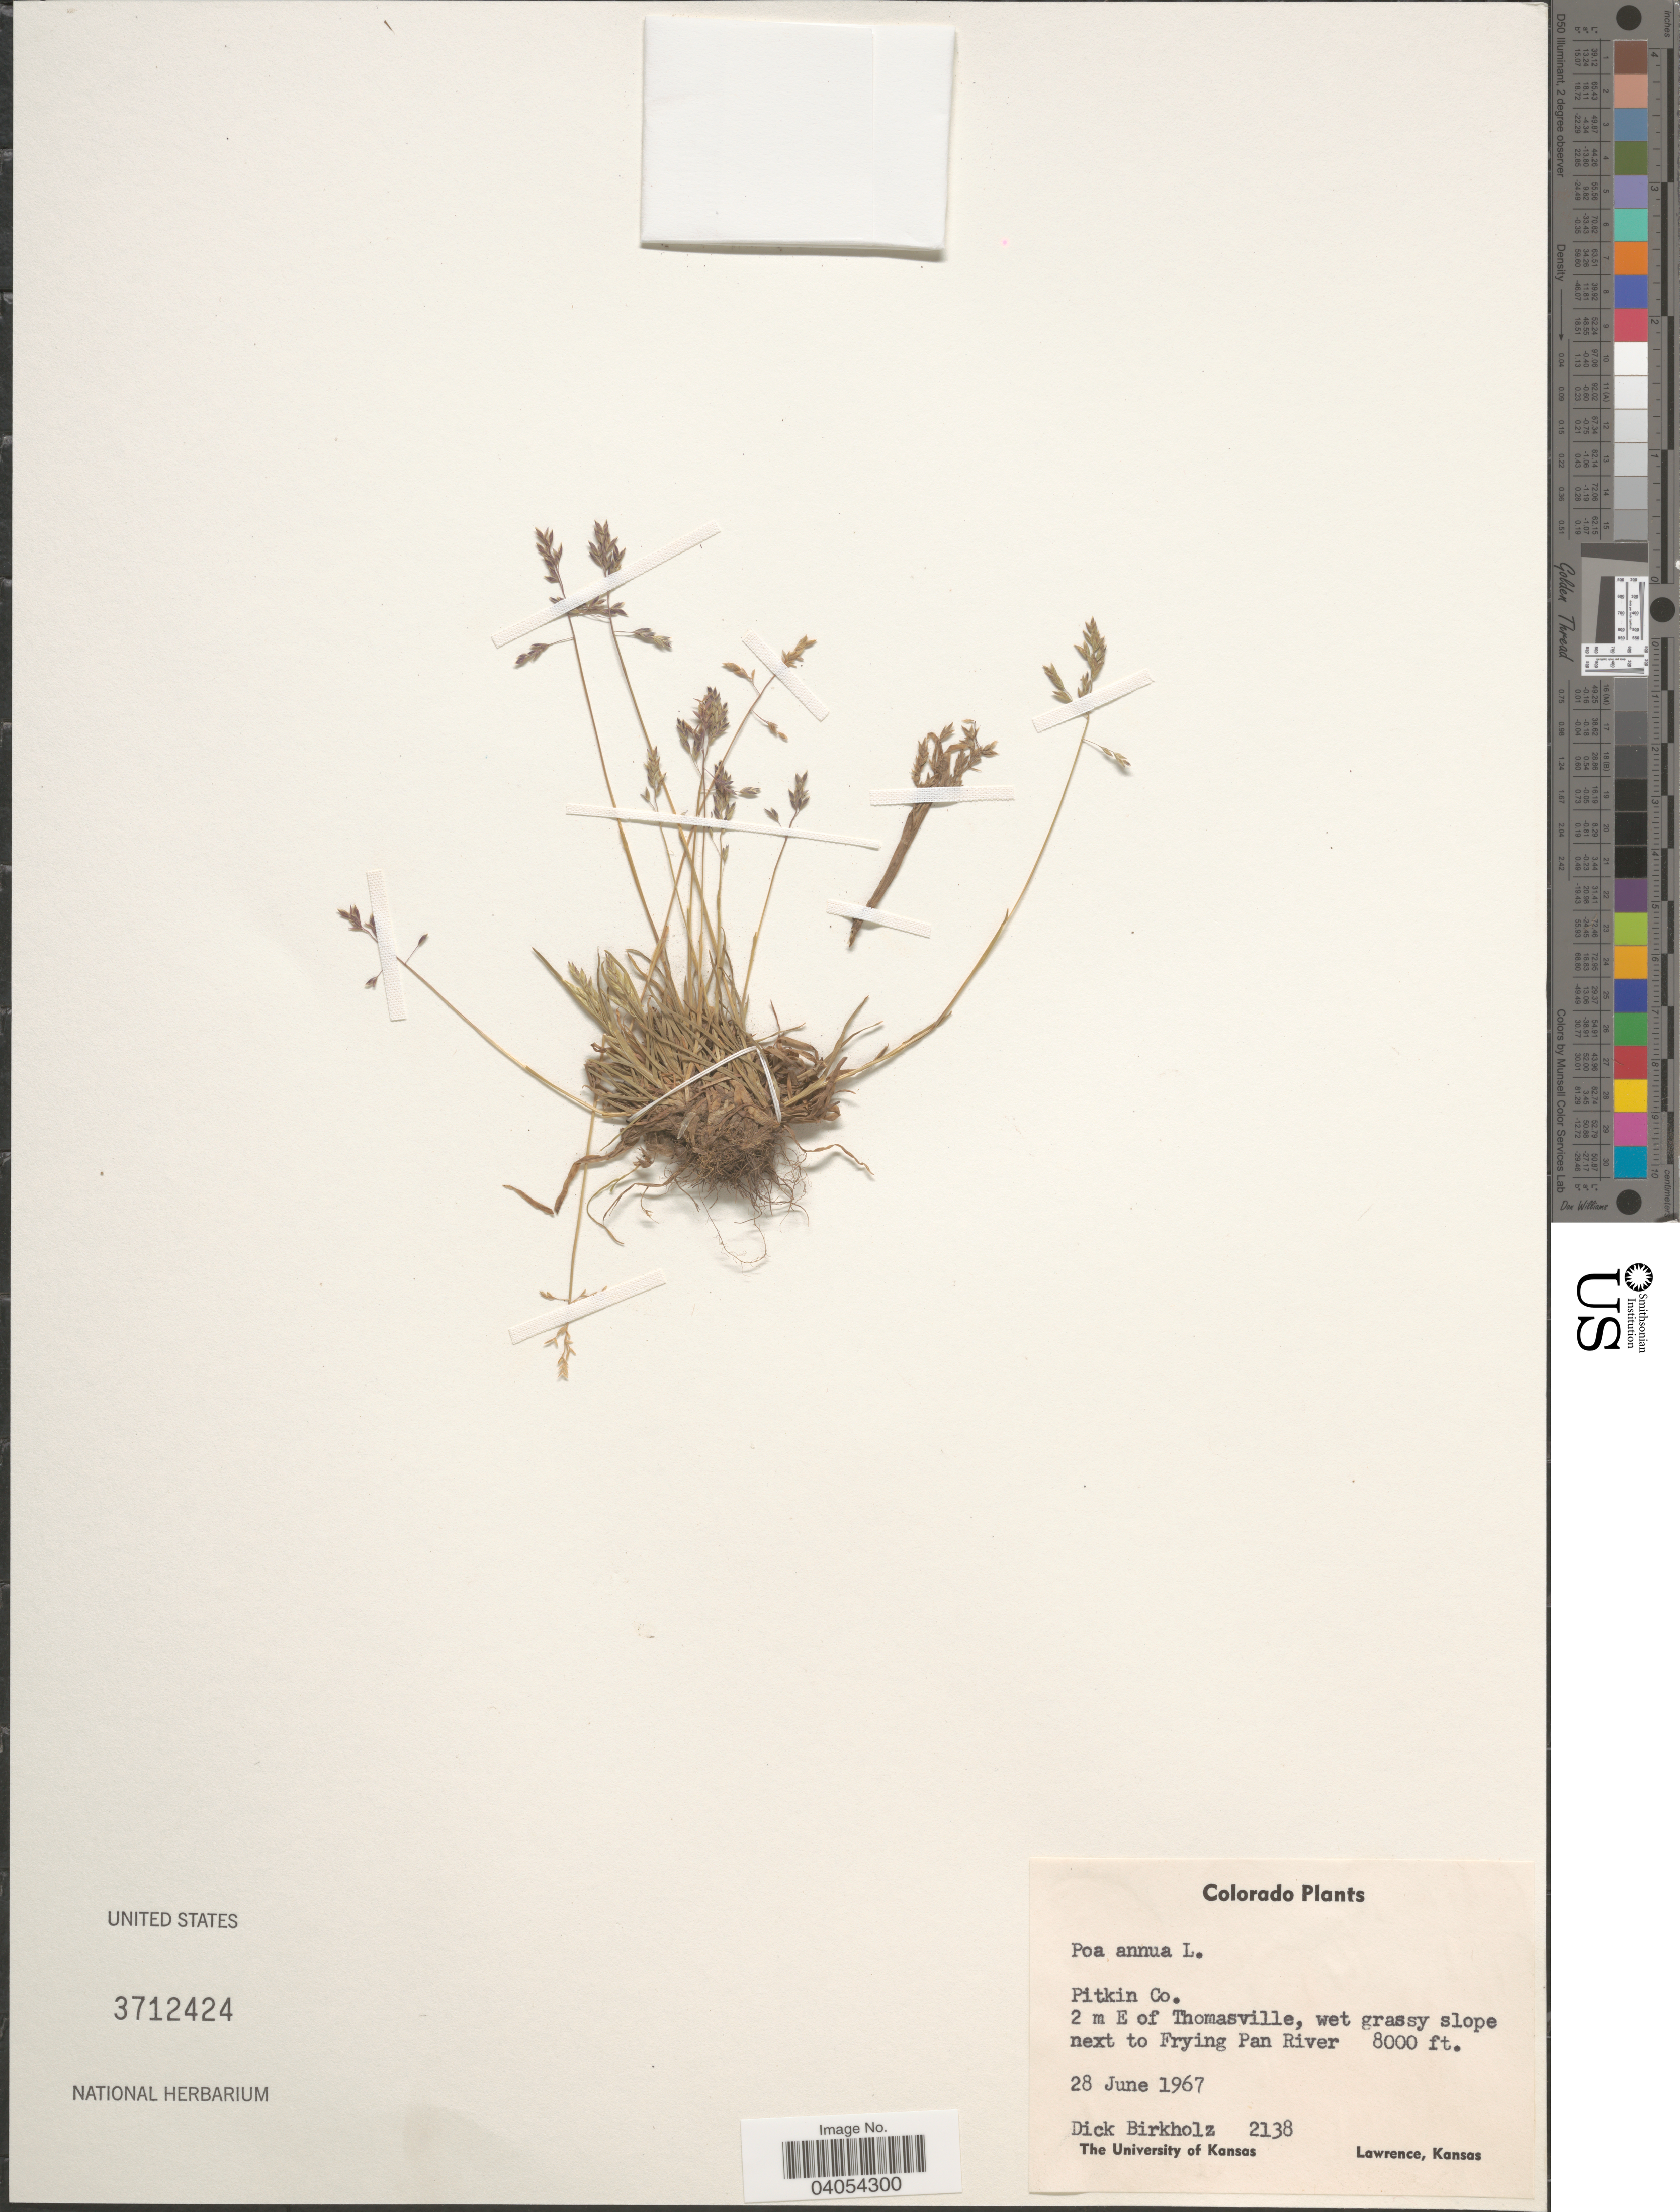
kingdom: Plantae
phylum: Tracheophyta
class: Liliopsida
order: Poales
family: Poaceae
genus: Poa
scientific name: Poa annua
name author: L.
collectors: D. Birkholz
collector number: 2138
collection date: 1967-06-28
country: United States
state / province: Colorado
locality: Pitkin Co. 2 m E of Thomasville,wet grassy slope next to Frying Pan River.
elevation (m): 2438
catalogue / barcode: US 3712424